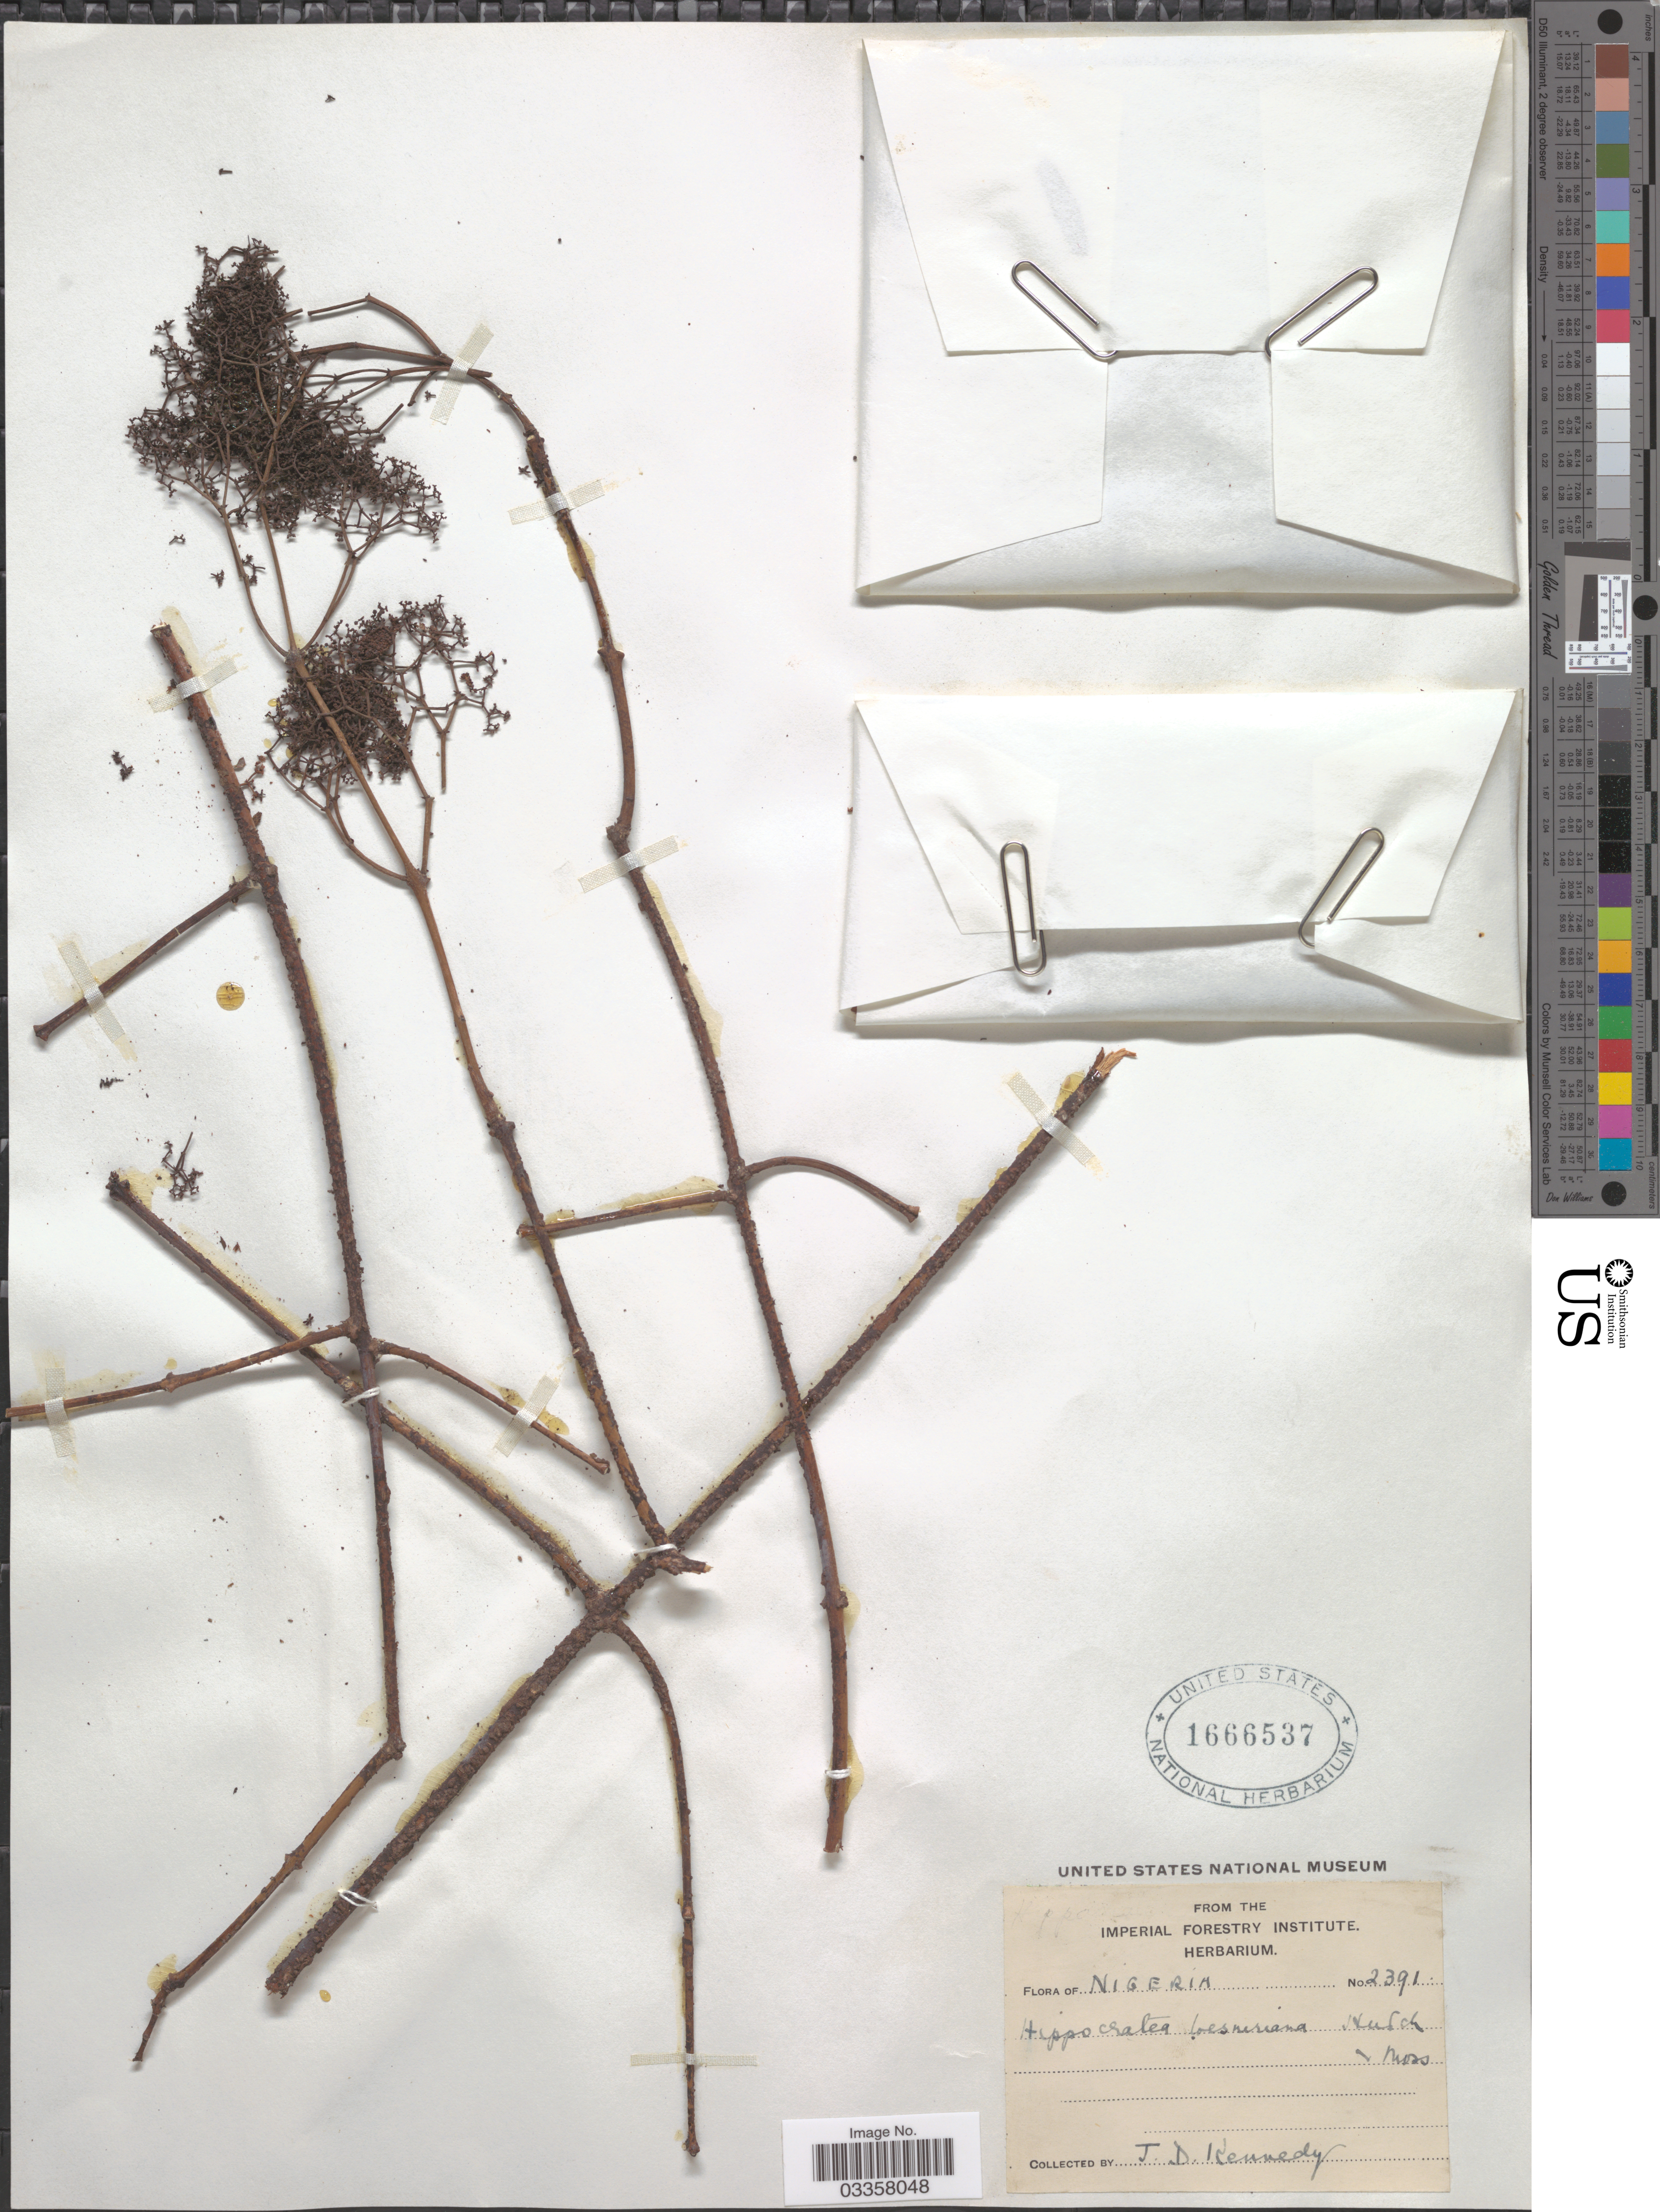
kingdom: Plantae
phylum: Tracheophyta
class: Magnoliopsida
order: Celastrales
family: Celastraceae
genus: Reissantia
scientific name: Reissantia indica var. loeseneriana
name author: (Hutch. & M.B. Moss) N. Hallé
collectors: J. D. Kennedy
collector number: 2391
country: Nigeria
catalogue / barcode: US 1666537